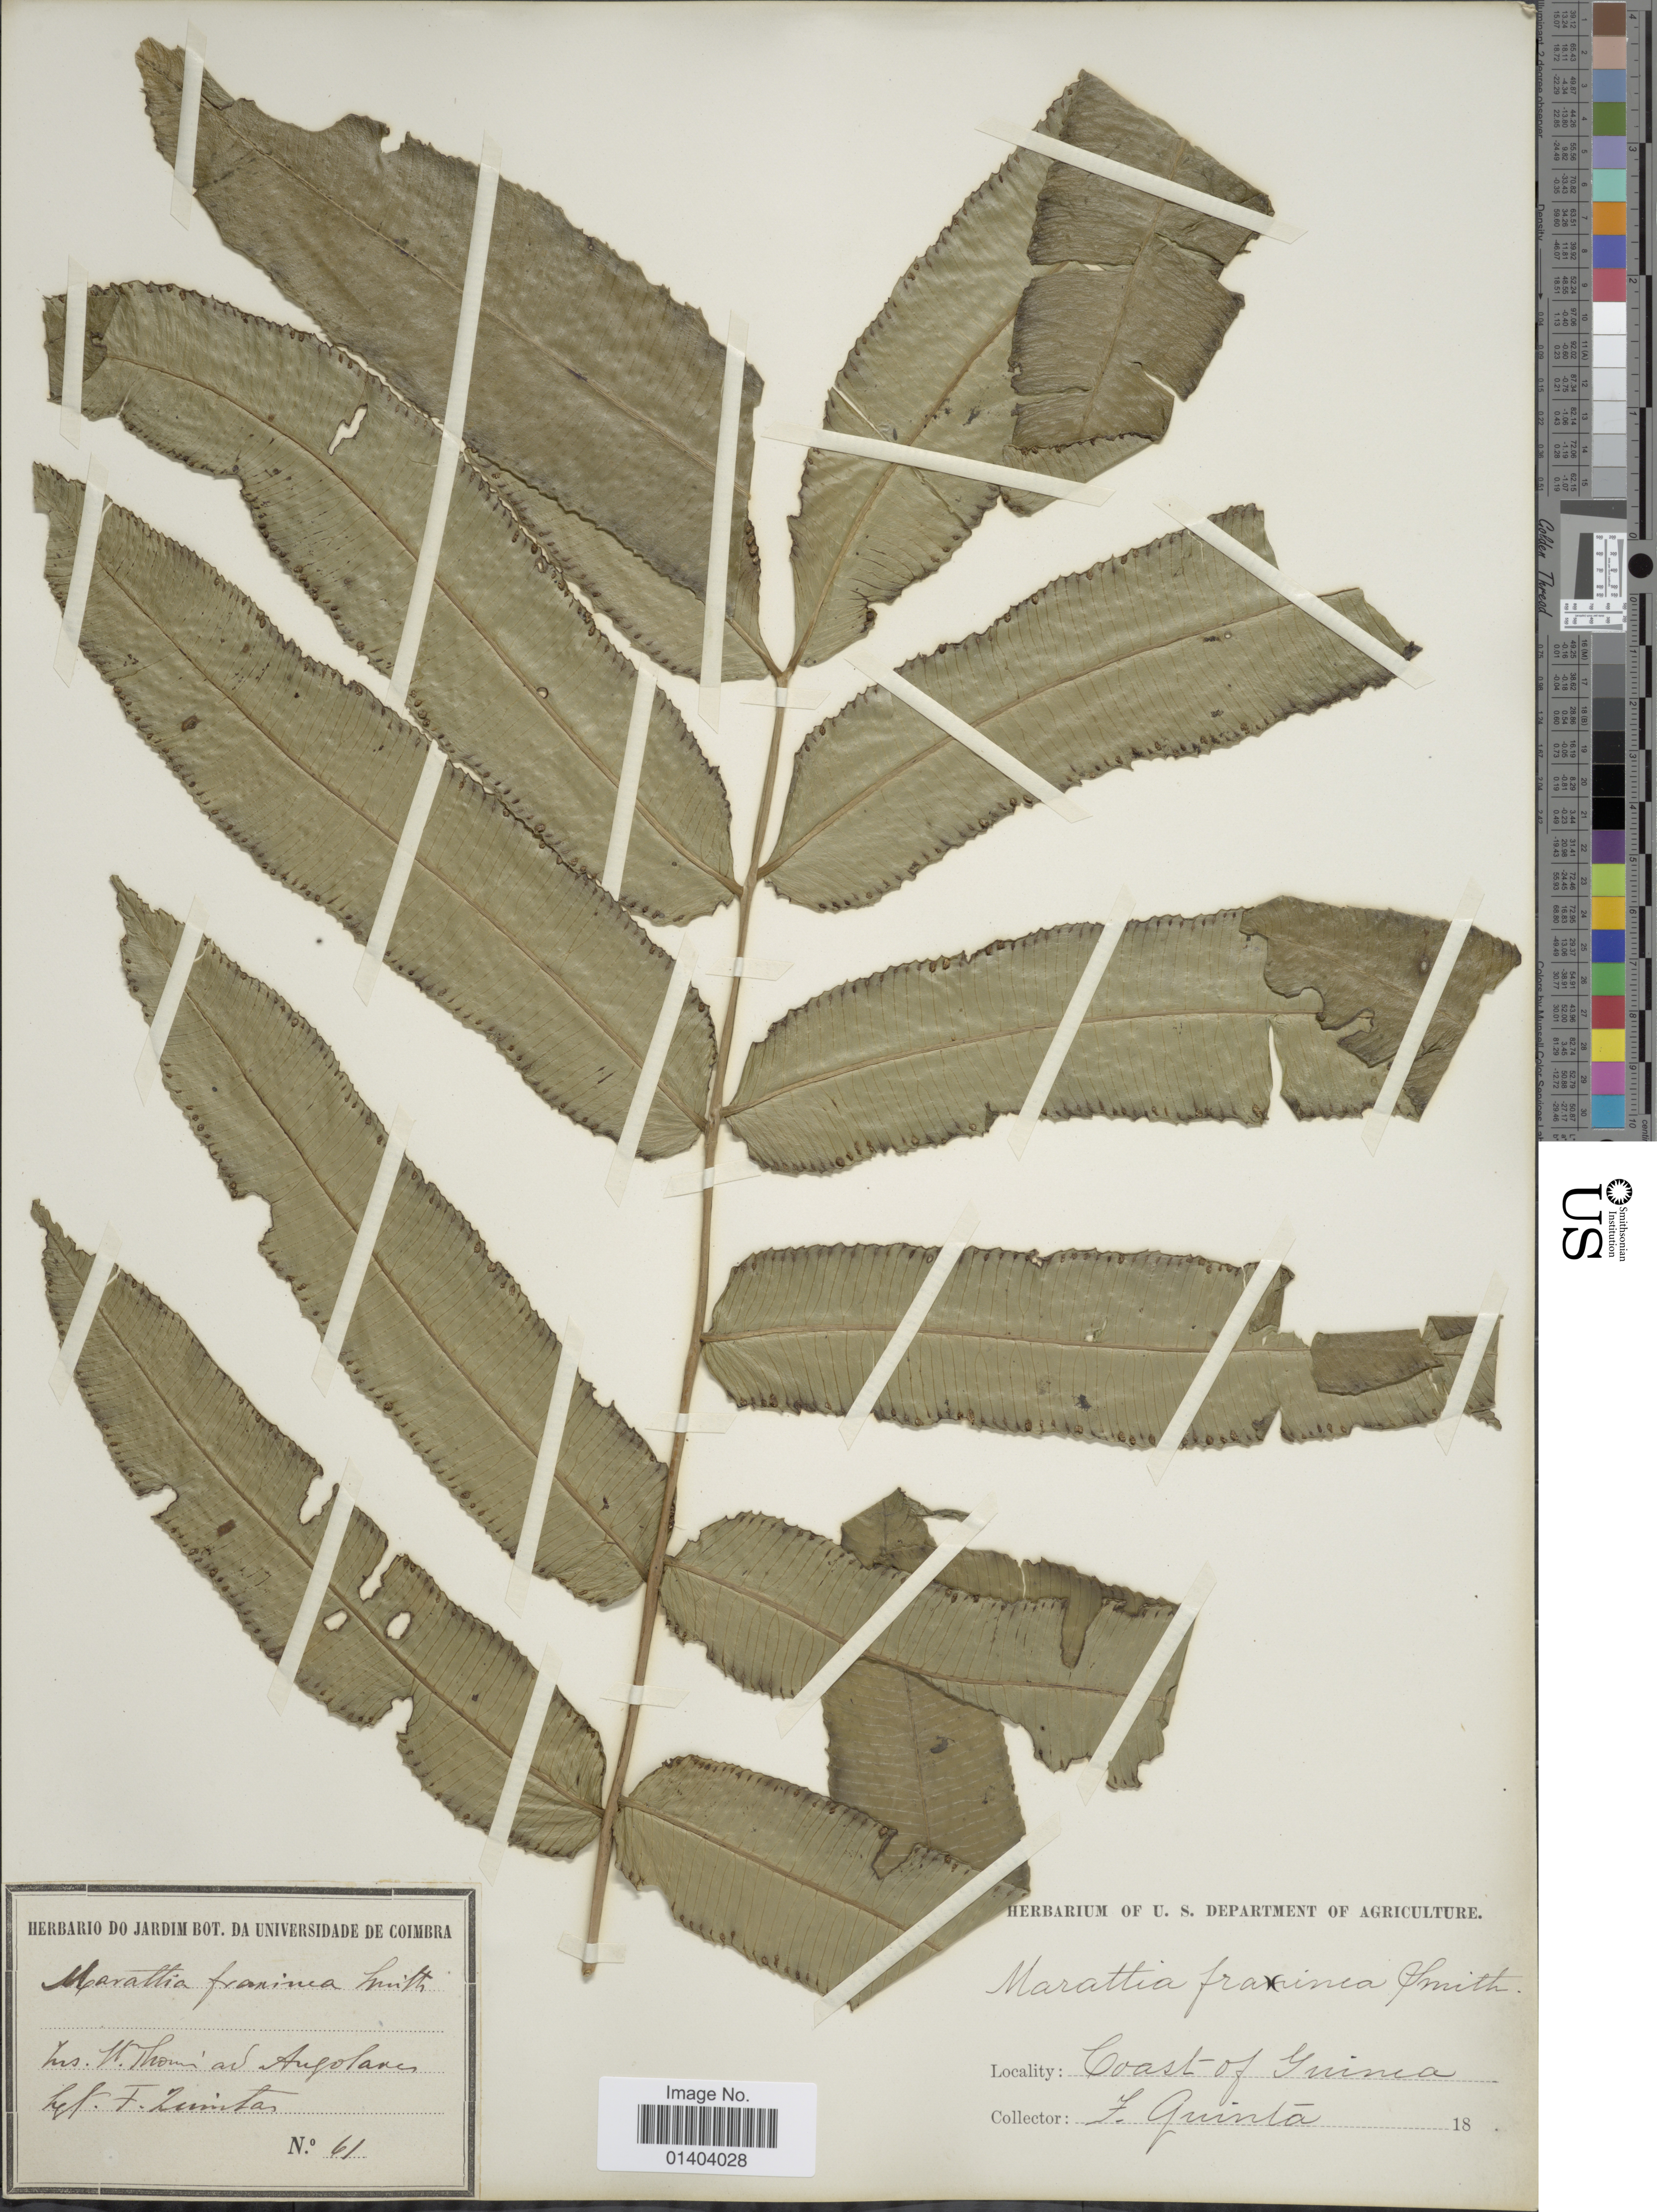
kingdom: Plantae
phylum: Tracheophyta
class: Polypodiopsida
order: Marattiales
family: Marattiaceae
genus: Ptisana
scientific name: Ptisana fraxinea var. salicifolia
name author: (Schrad.) Murdock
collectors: F. Quintas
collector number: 61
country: São Tomé and Principe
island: São Tomé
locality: Ins N Thomas ad Angolares [interpreted]